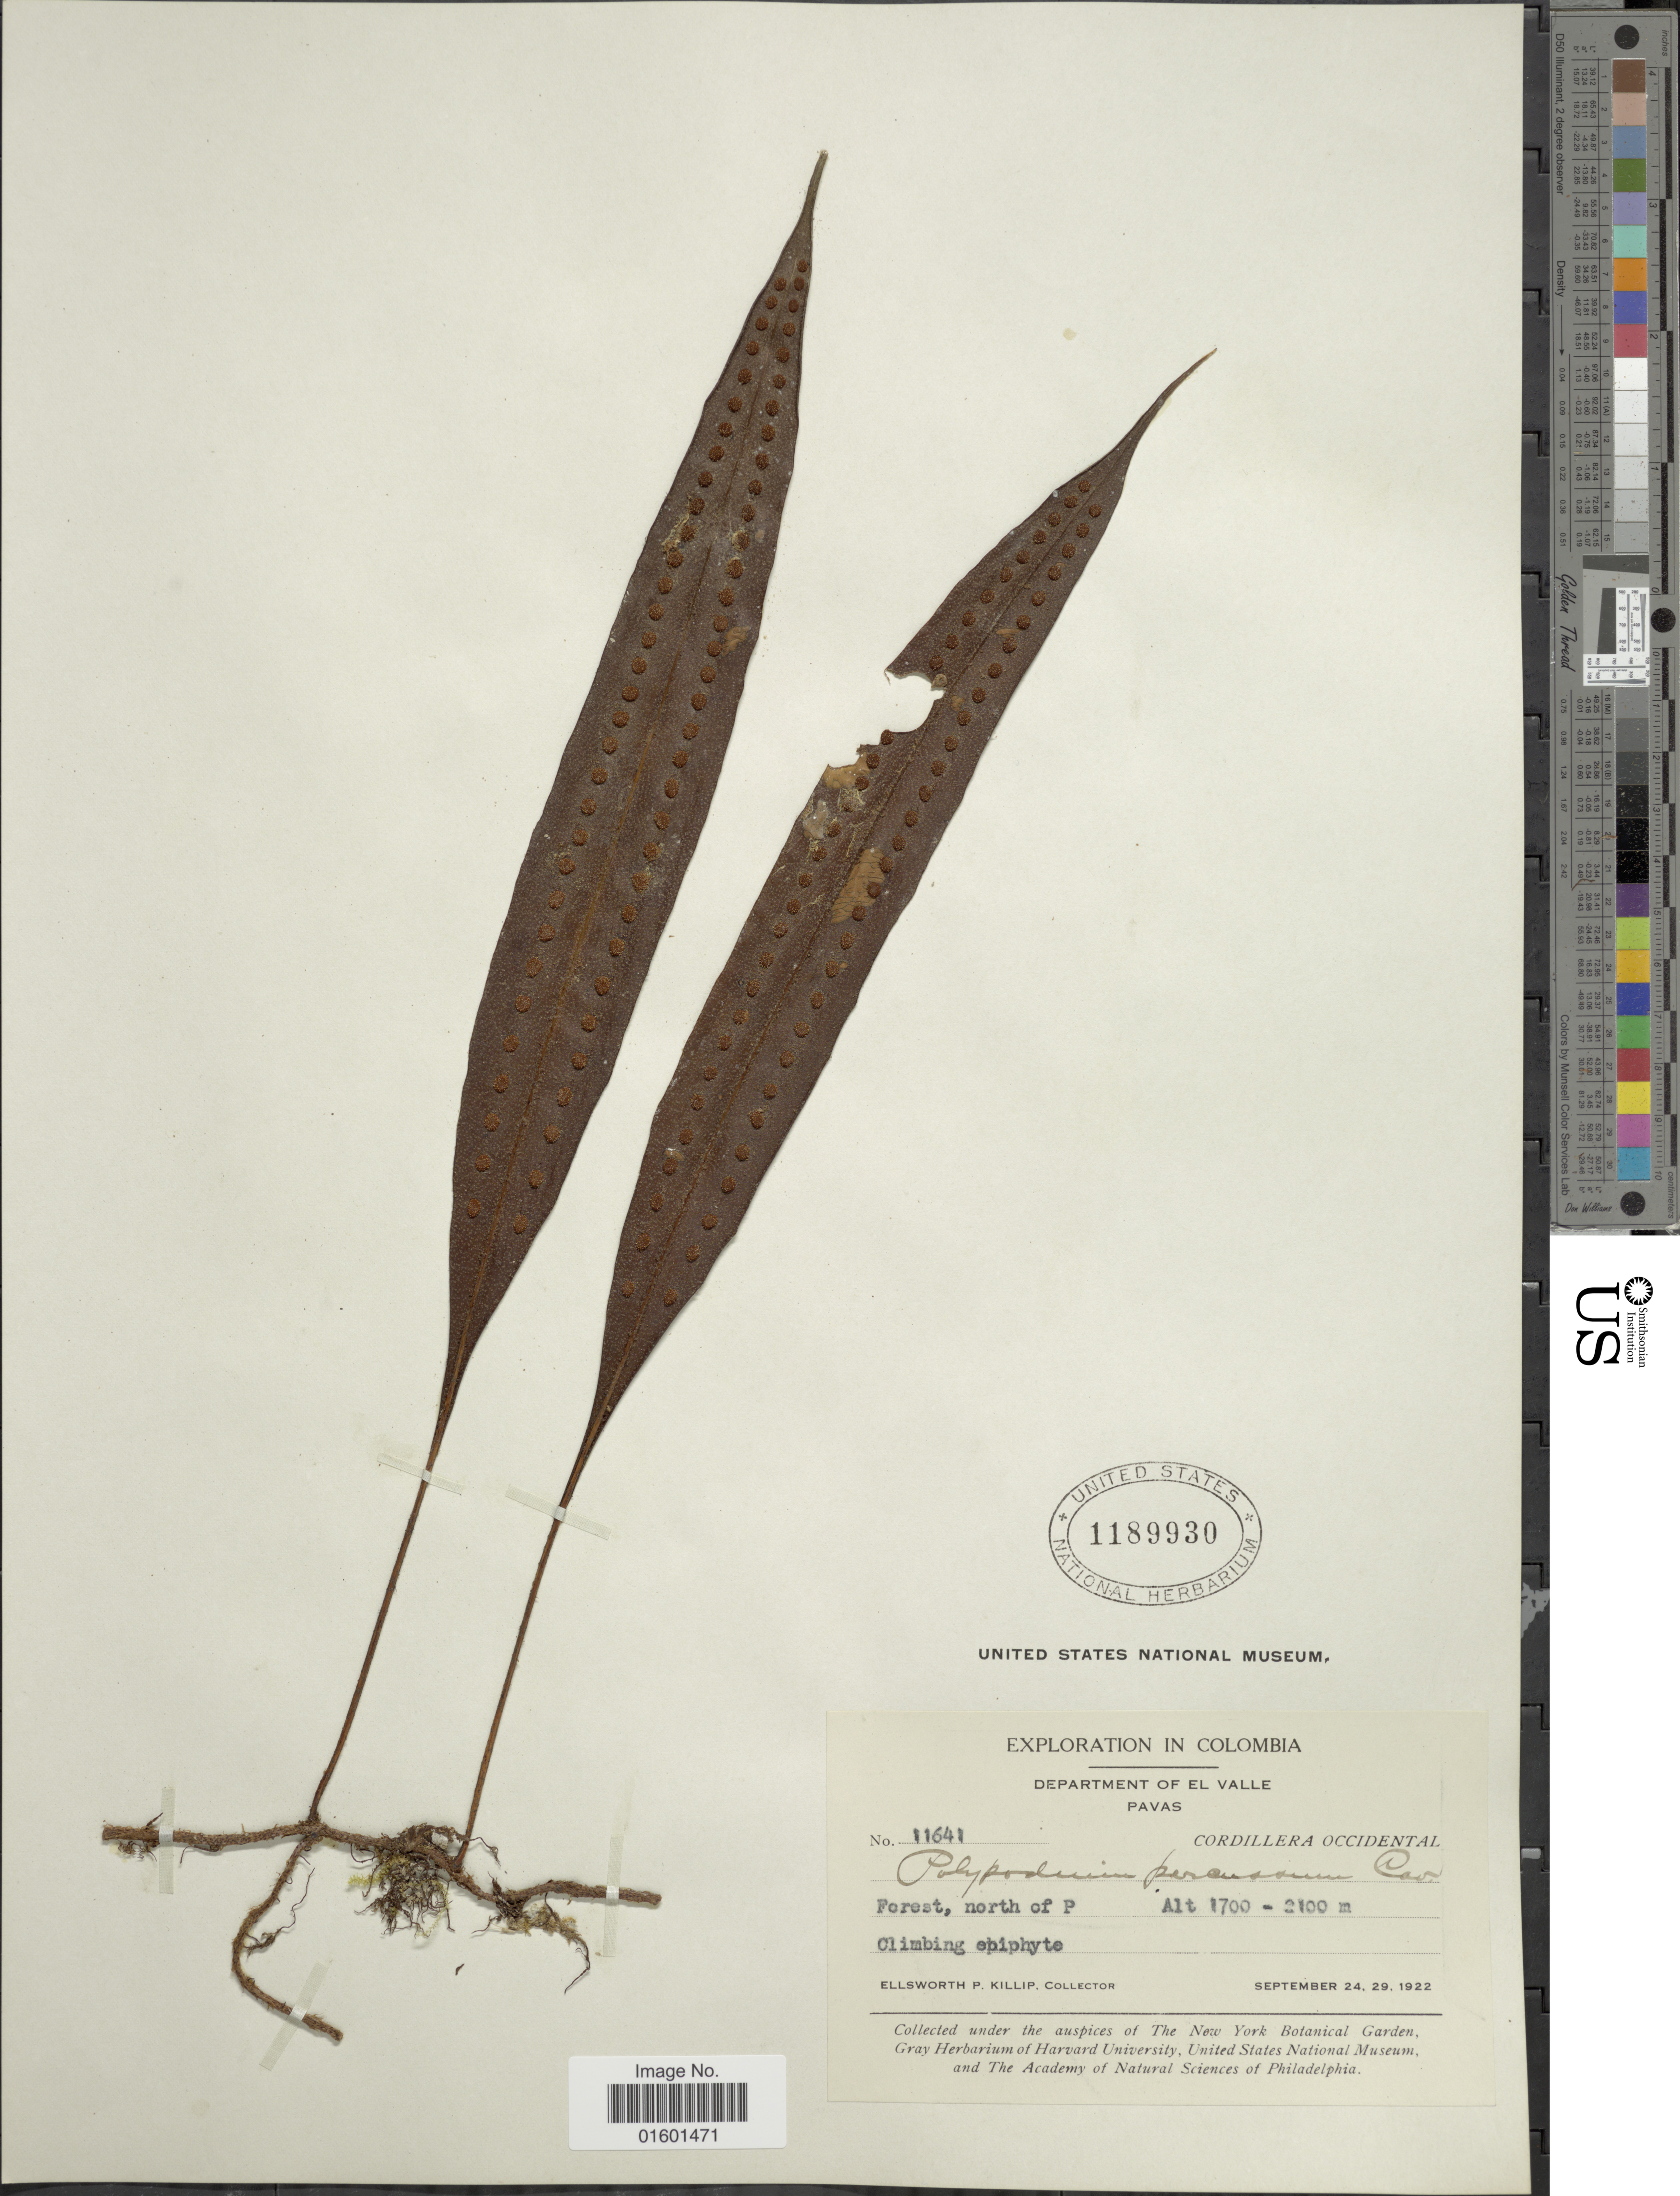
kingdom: Plantae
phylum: Tracheophyta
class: Polypodiopsida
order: Polypodiales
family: Polypodiaceae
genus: Microgramma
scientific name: Microgramma percussa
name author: (Cav.) de la Sota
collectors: E. P. Killip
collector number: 11641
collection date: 1922-09-24/1922-09-29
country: Colombia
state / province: Valle del Cauca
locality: Department of El Valle, Pavas, Cordillera Occidental, Forest, north of P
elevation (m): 1700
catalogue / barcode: US 1189930